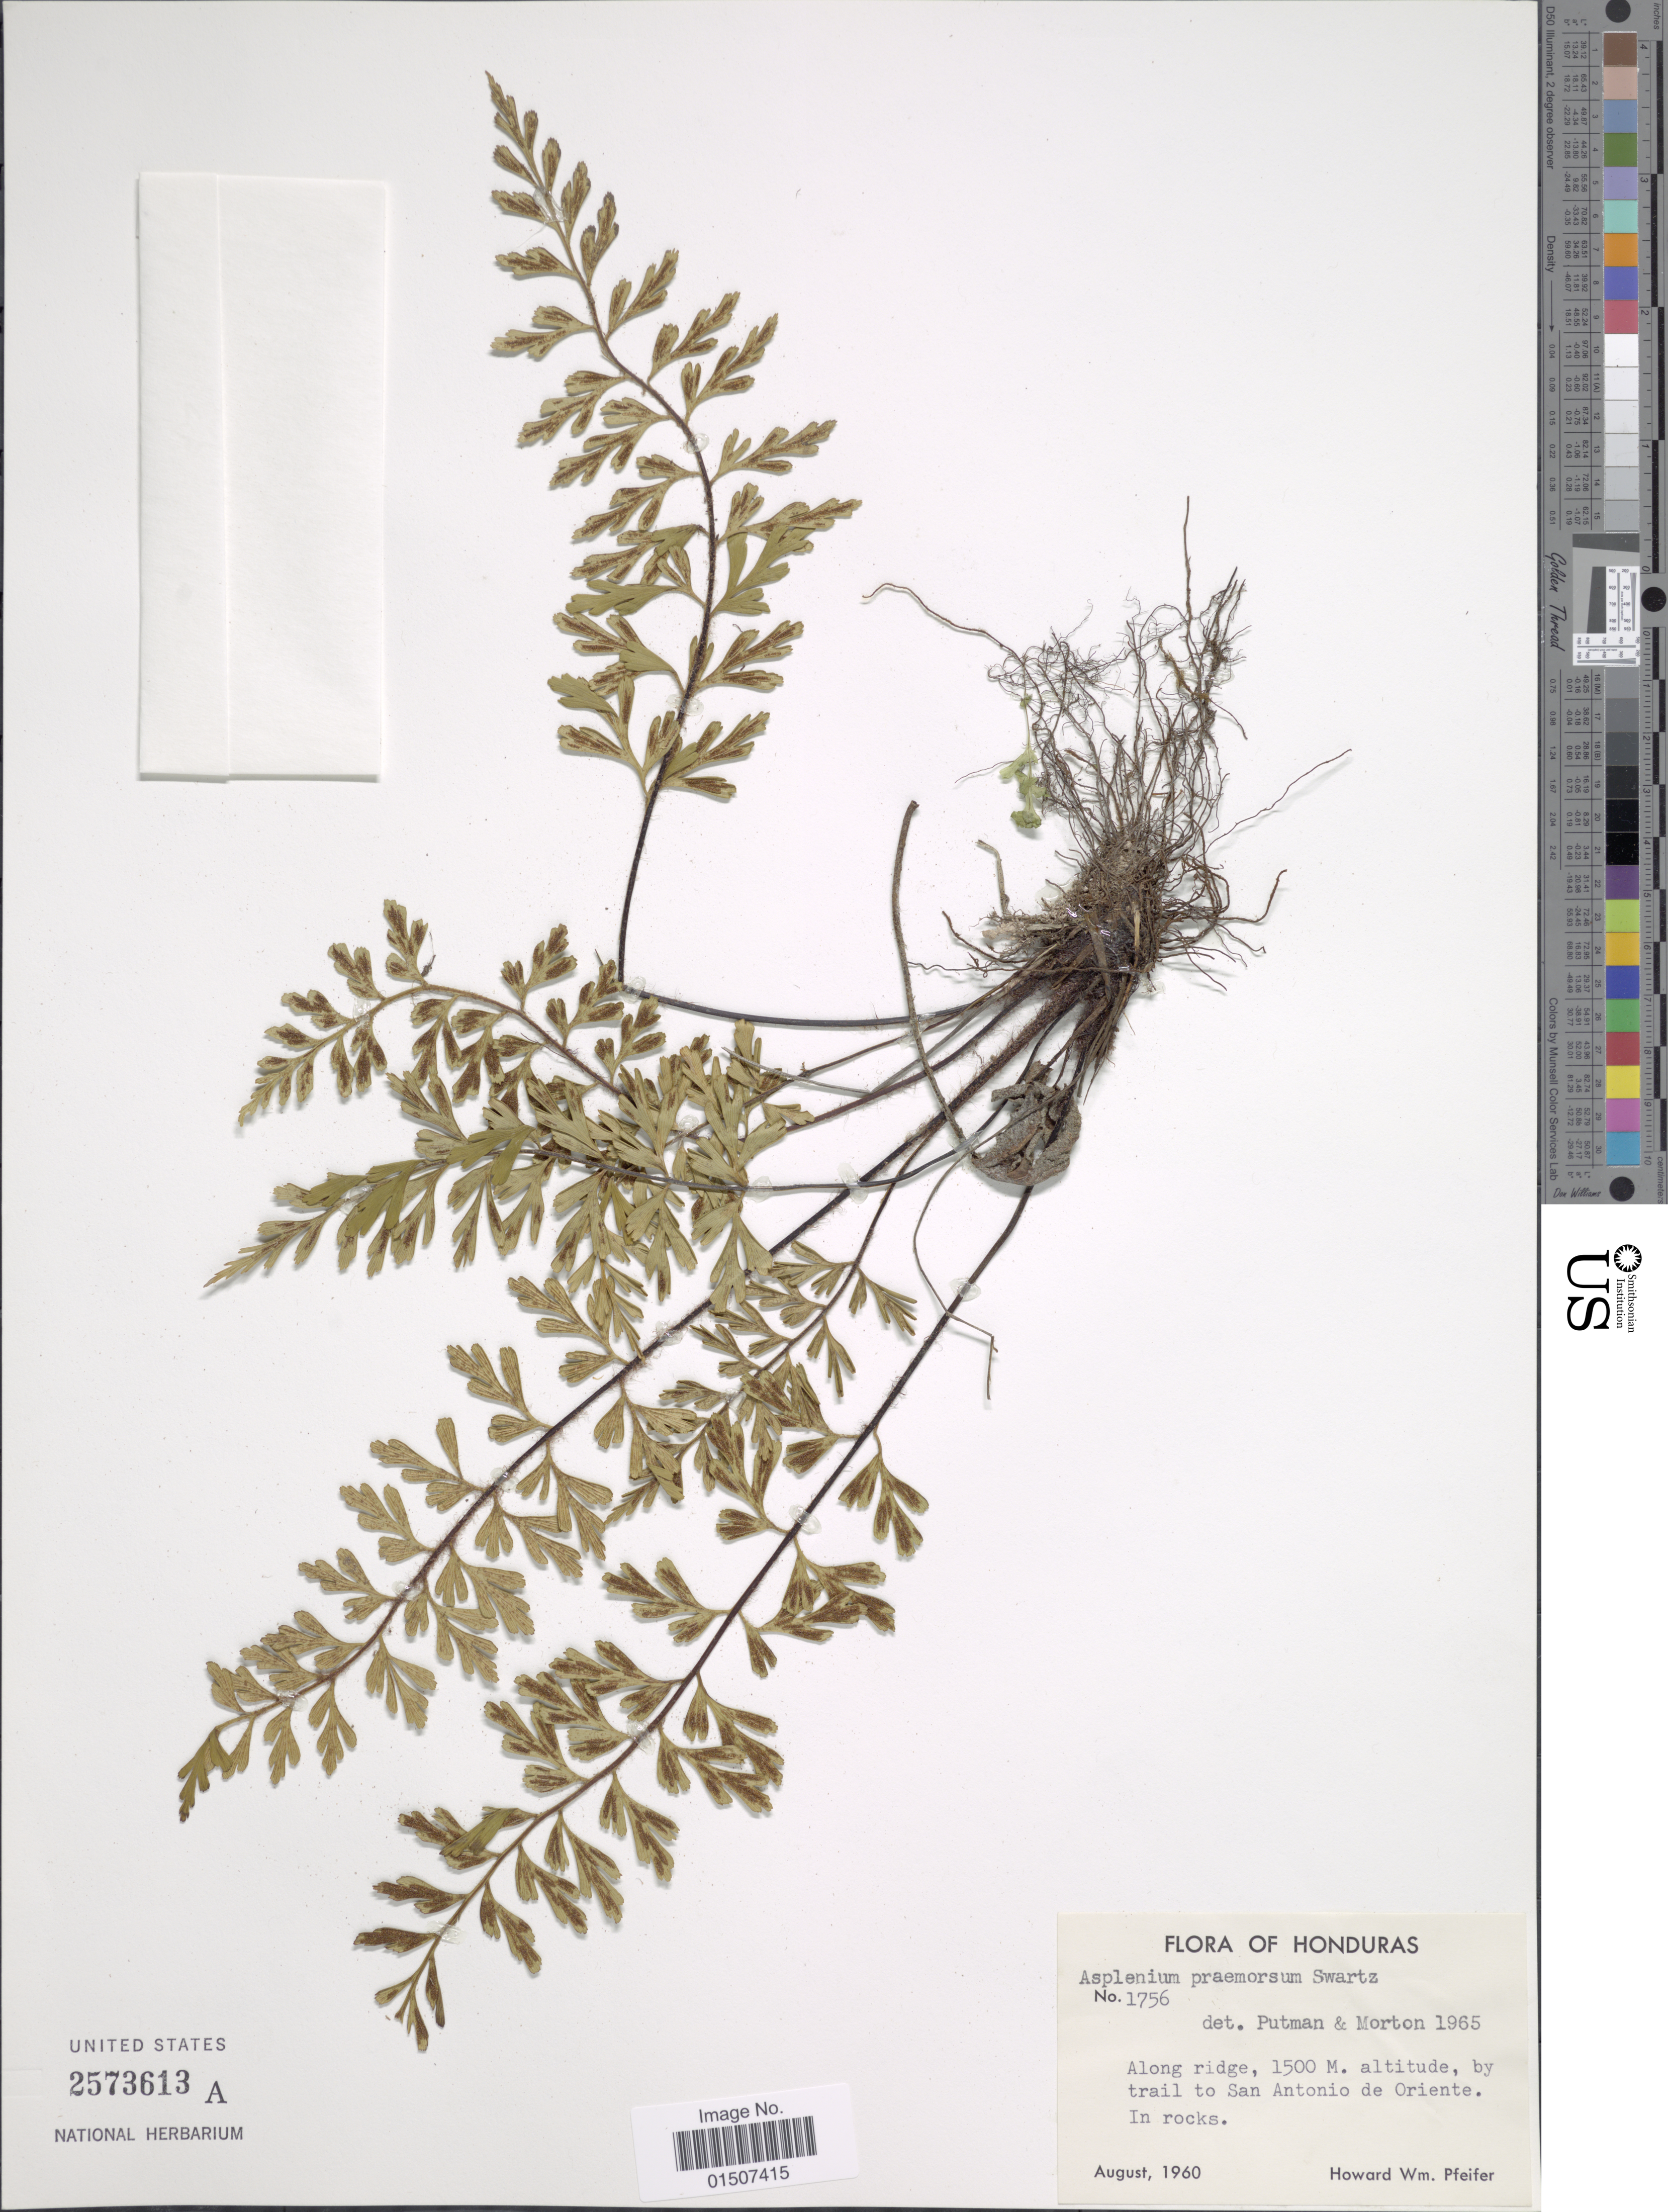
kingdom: Plantae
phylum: Tracheophyta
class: Polypodiopsida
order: Polypodiales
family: Aspleniaceae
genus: Asplenium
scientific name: Asplenium praemorsum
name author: Sw.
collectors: H. W. Pfeifer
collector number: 1756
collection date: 1960-08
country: Honduras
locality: Along ridge, by trail to San Antonio de Oriente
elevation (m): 1500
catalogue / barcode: US 2573613A